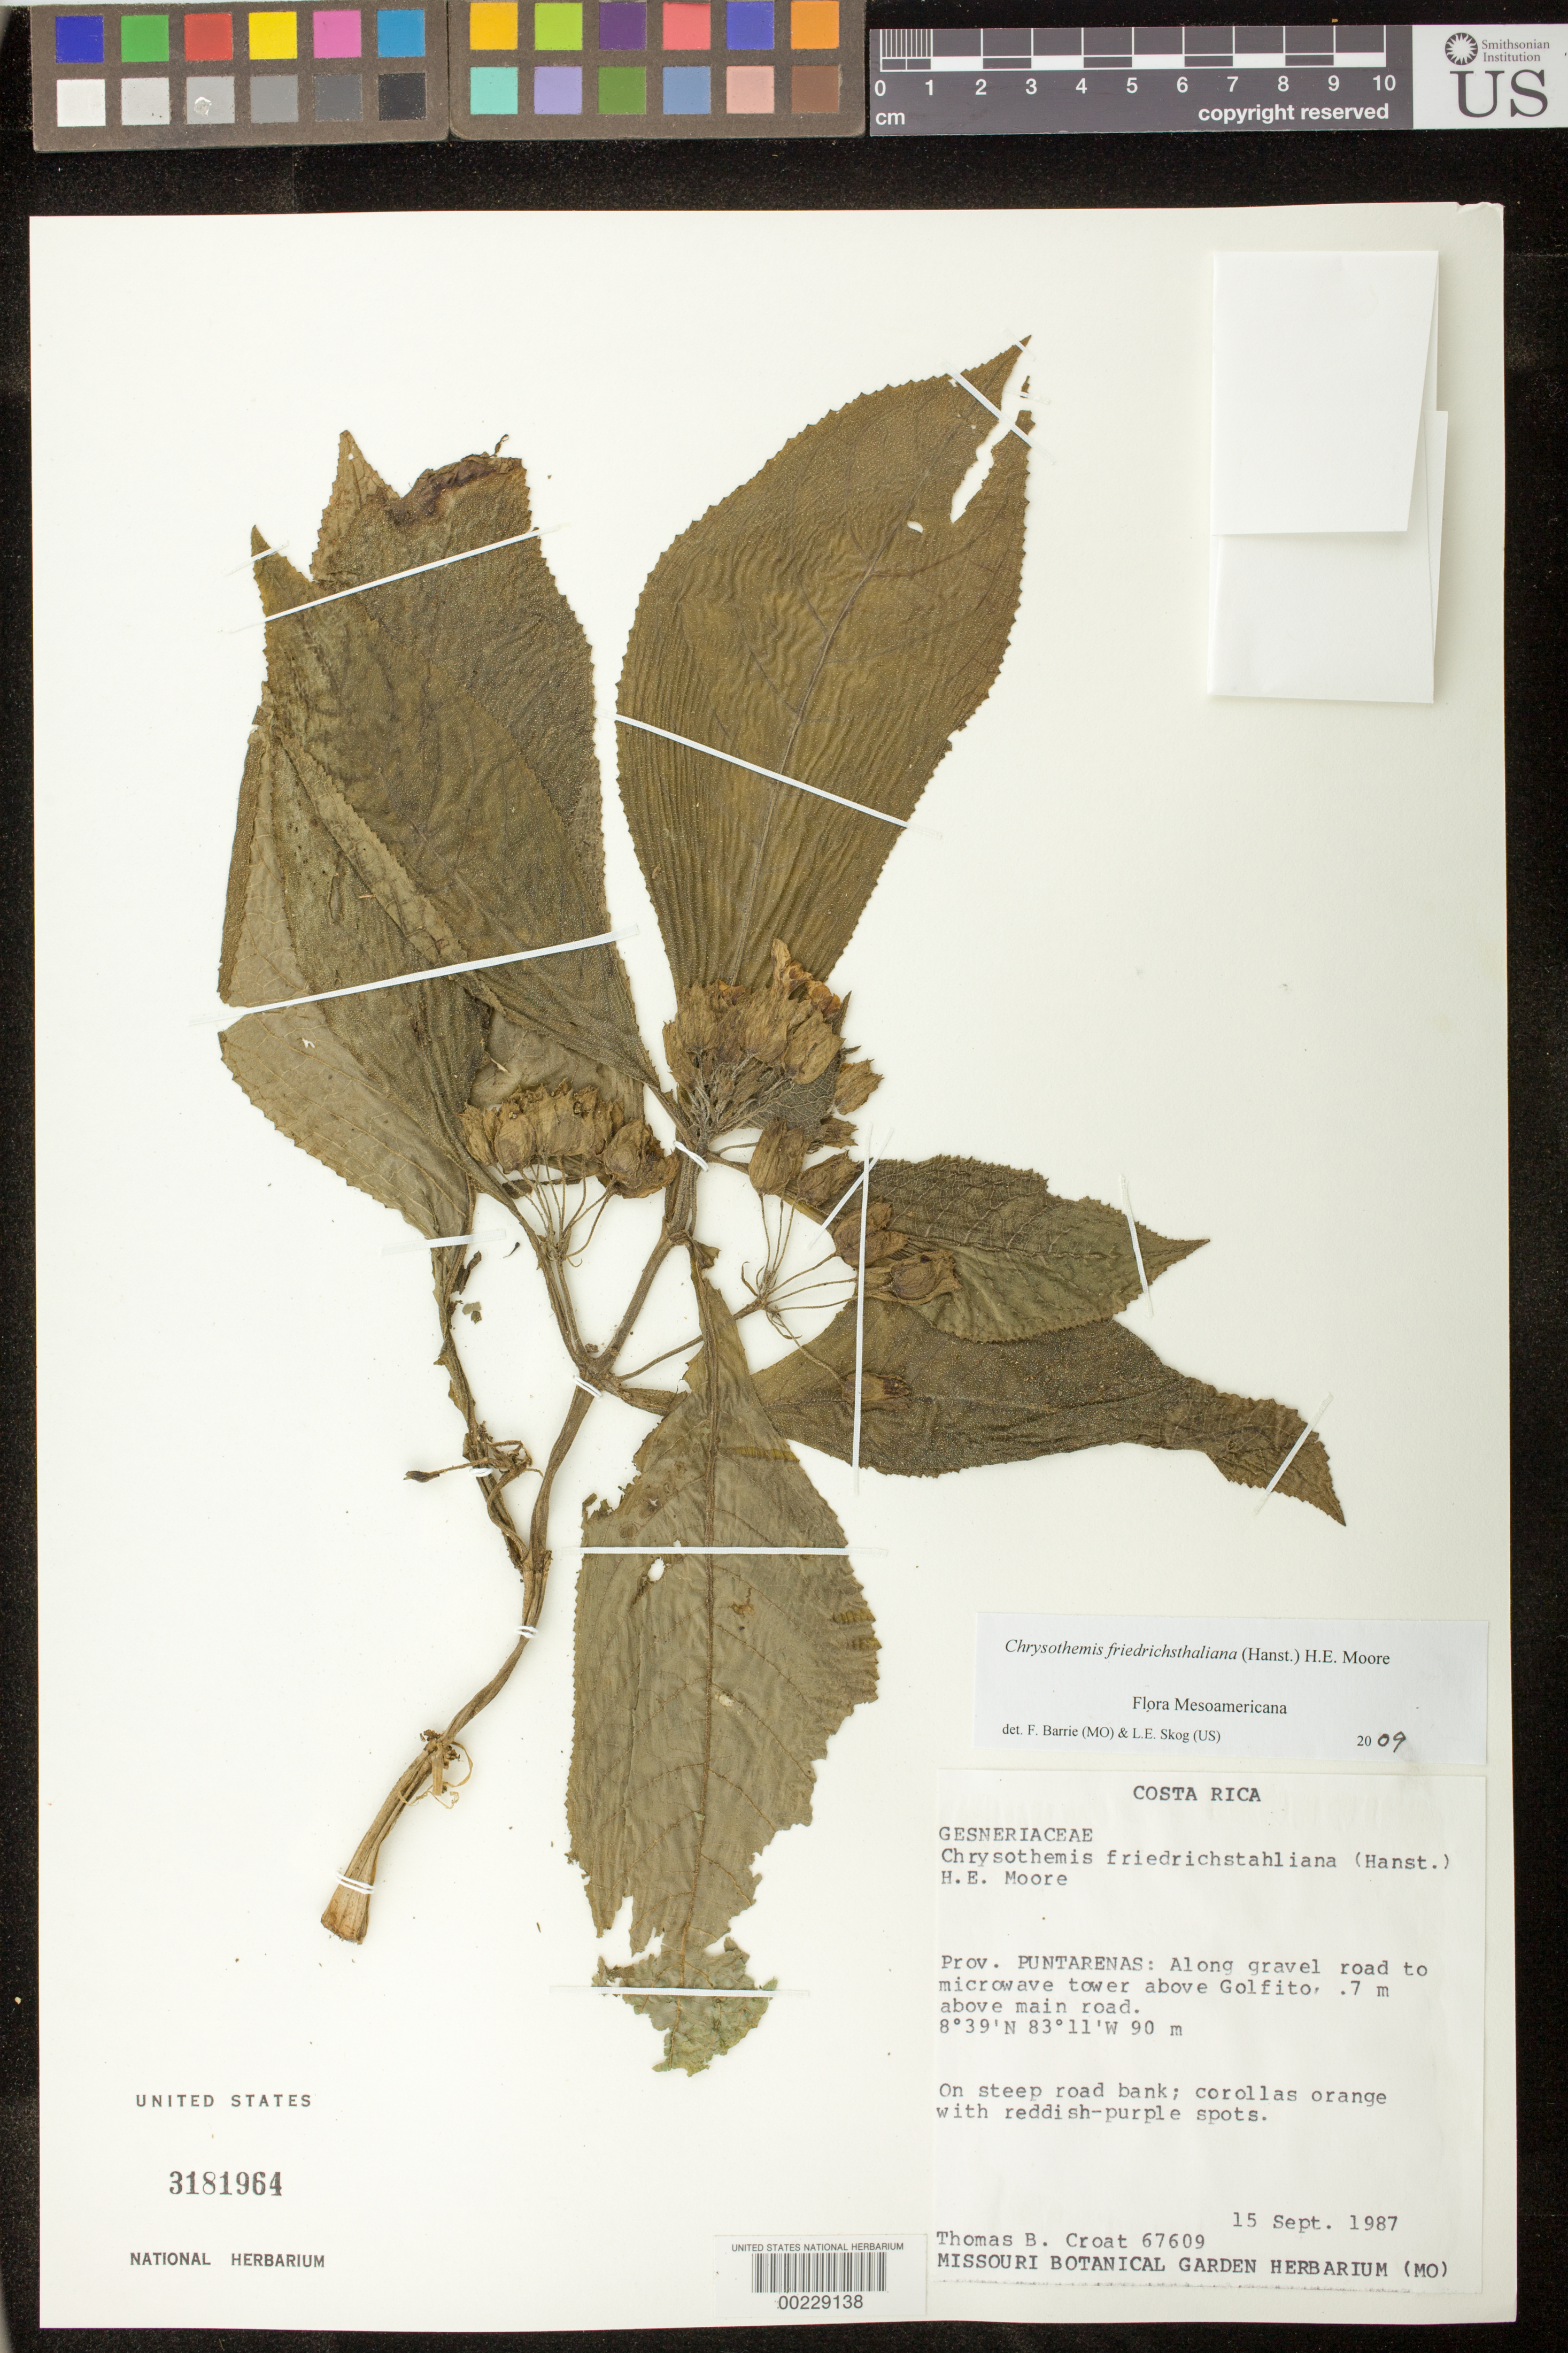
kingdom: Plantae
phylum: Tracheophyta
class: Magnoliopsida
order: Lamiales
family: Gesneriaceae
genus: Chrysothemis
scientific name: Chrysothemis friedrichsthaliana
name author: (Hanst.) H.E. Moore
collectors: T. B. Croat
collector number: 67609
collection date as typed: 15 Sep 1987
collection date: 1987-09-15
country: Costa Rica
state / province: Puntarenas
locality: Along gravel road to microwave tower above Golfito, 0.7 m above main road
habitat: On steep road bank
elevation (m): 90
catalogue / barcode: US 3181964